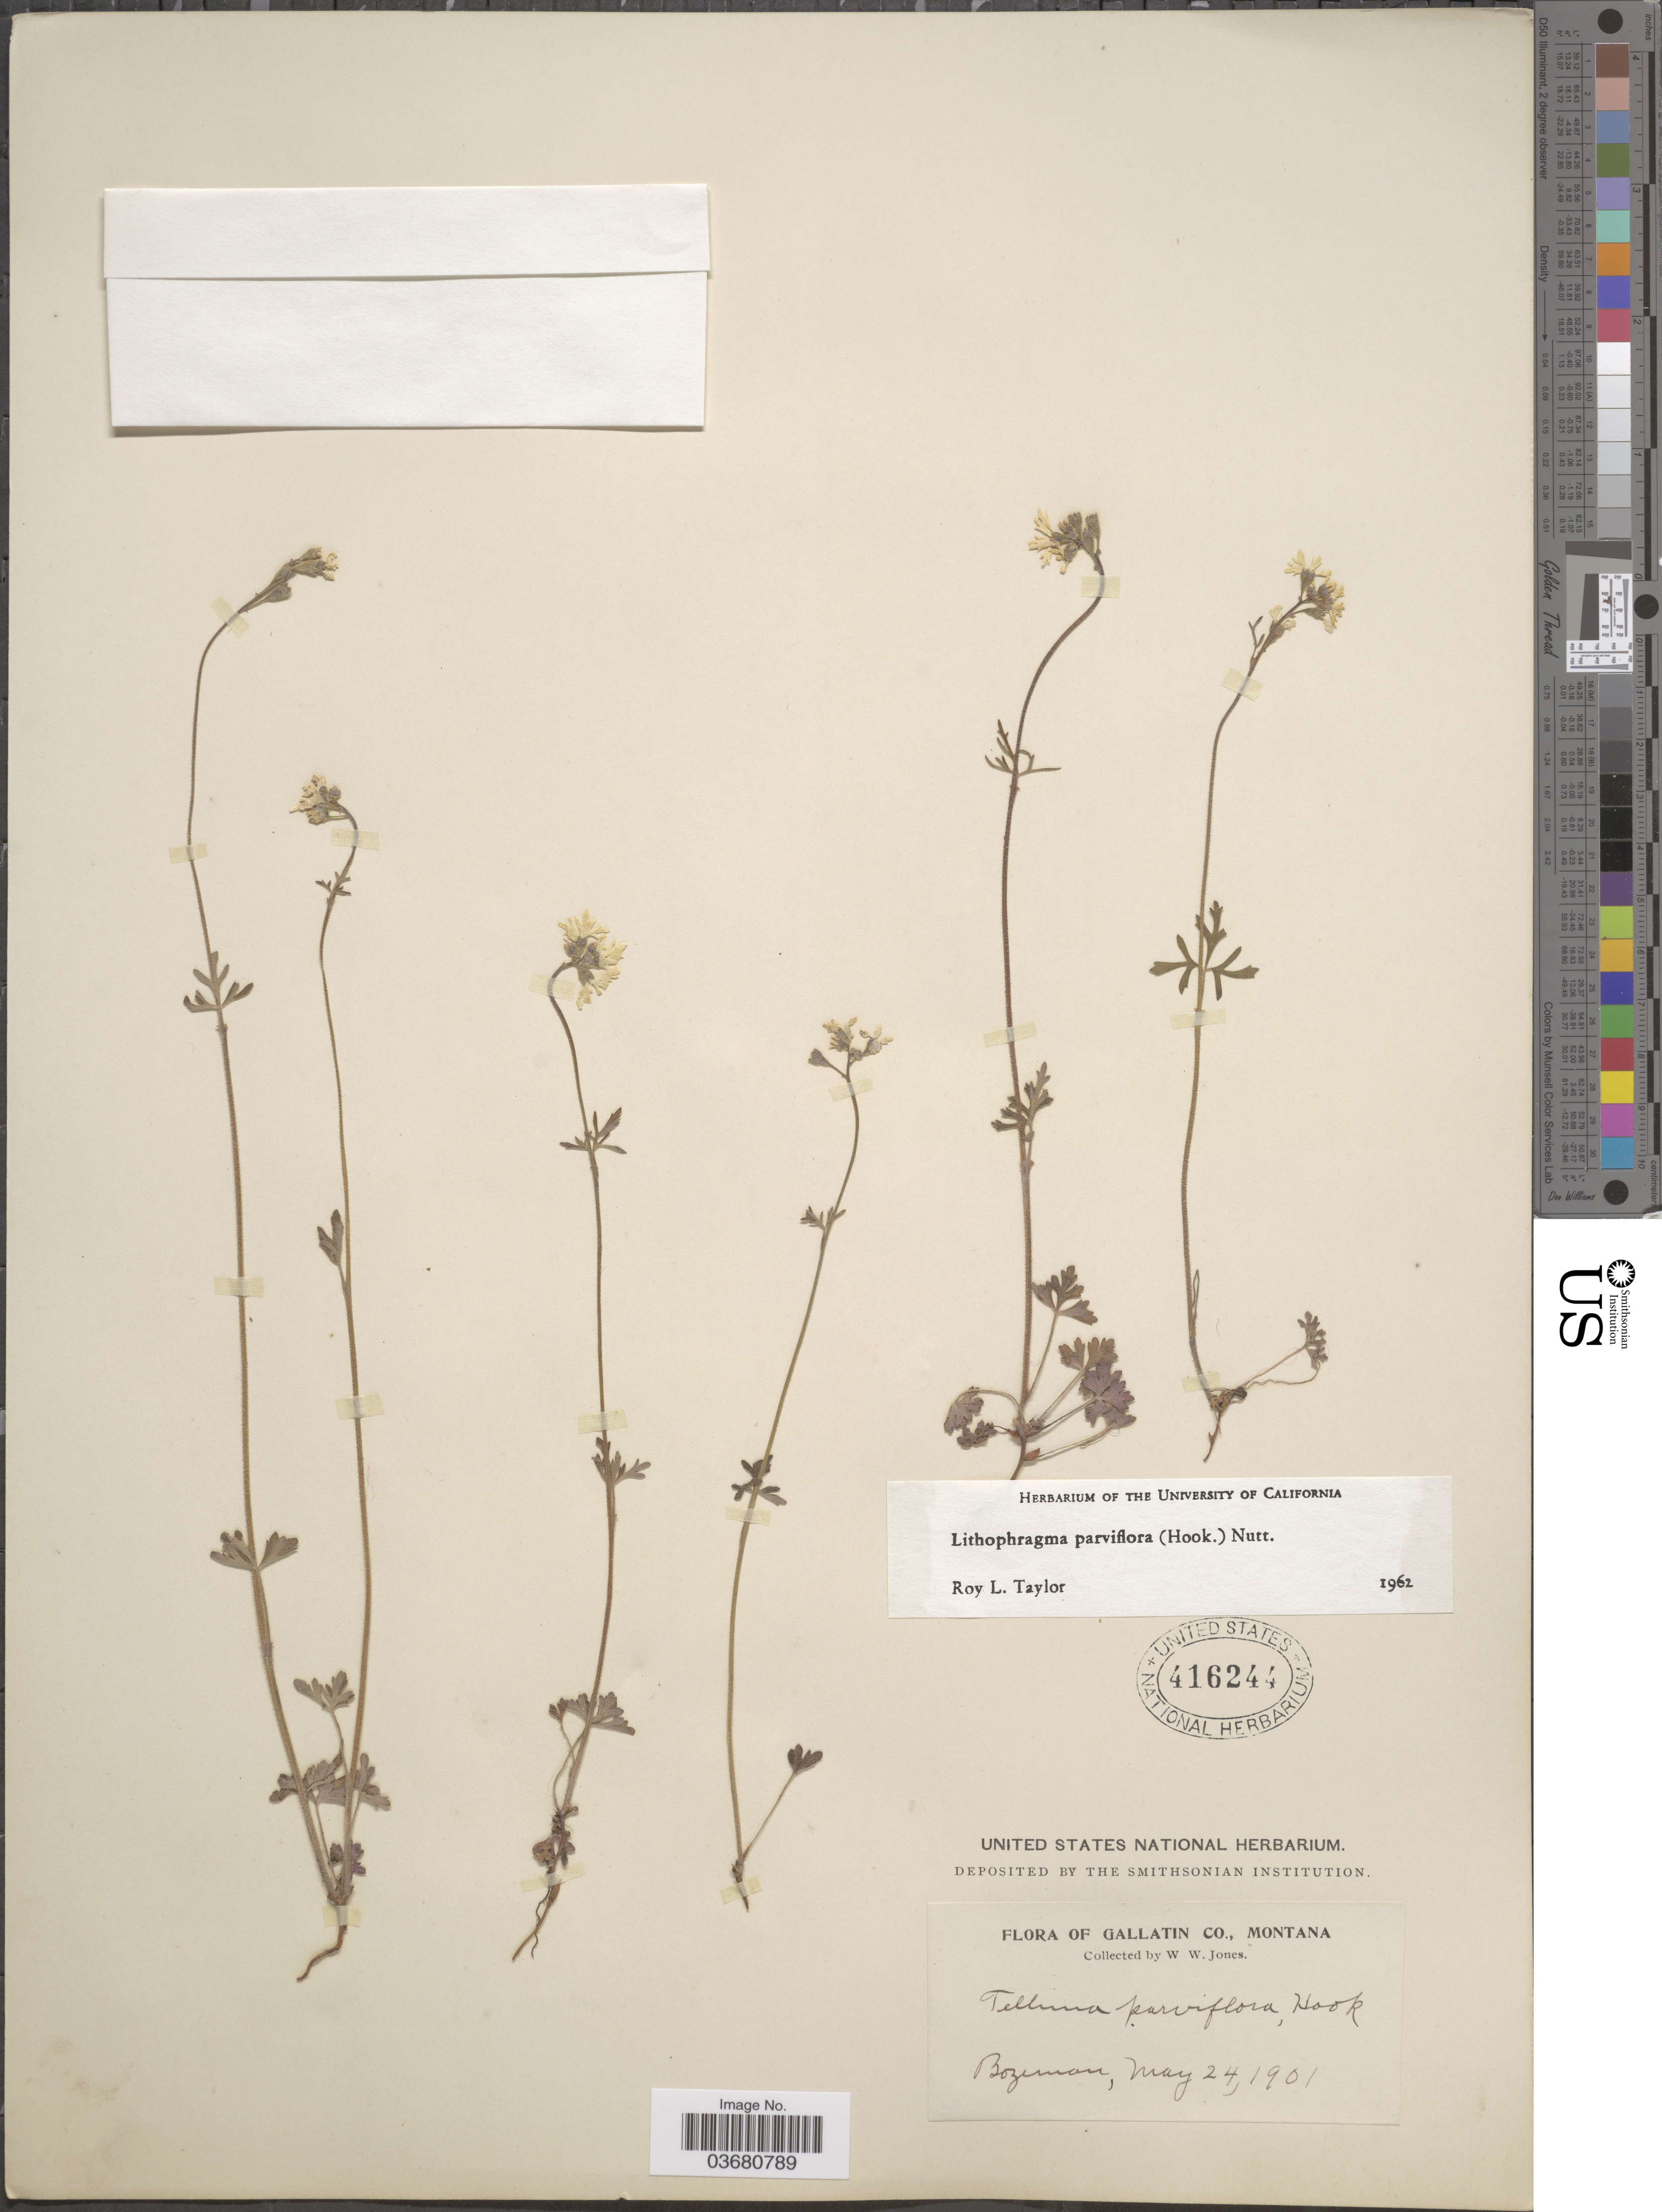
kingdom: Plantae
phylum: Tracheophyta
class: Magnoliopsida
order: Saxifragales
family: Saxifragaceae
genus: Lithophragma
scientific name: Lithophragma parviflorum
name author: (Hook.) Nutt.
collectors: W. W. Jones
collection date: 1901-05-24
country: United States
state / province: Montana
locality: Gallatin Co. Bozeman.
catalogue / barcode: US 416244